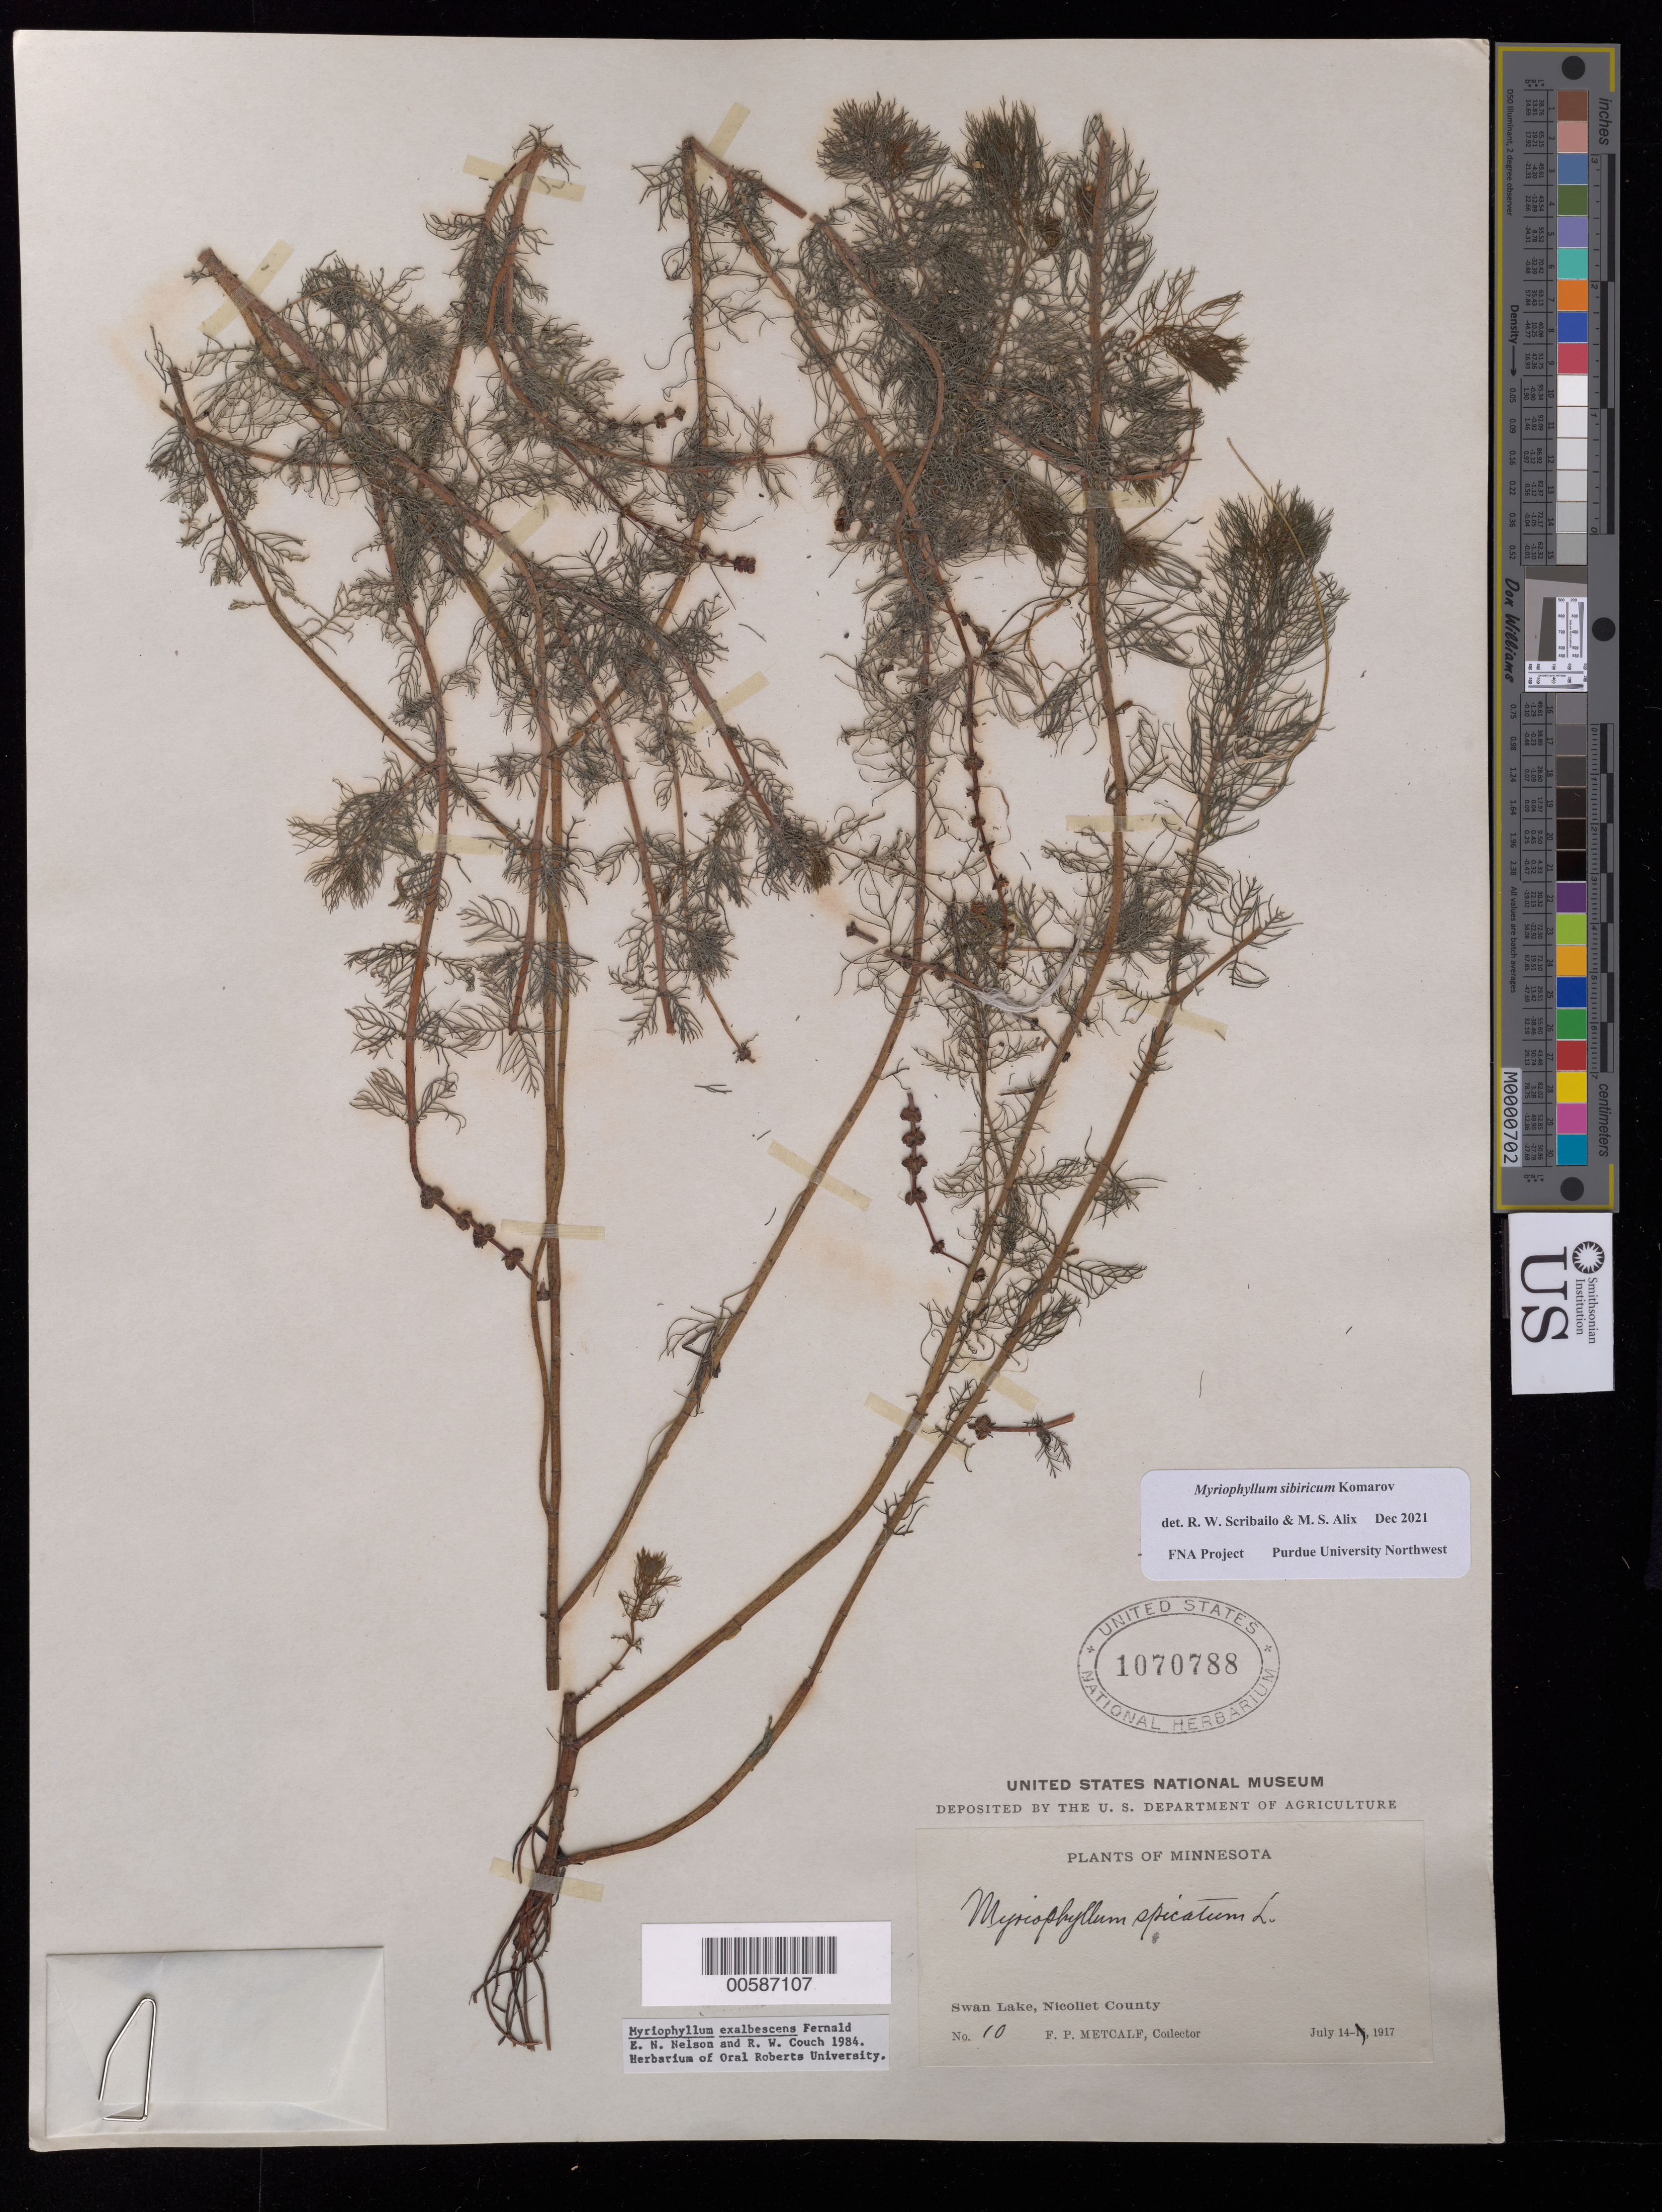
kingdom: Plantae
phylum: Tracheophyta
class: Magnoliopsida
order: Saxifragales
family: Haloragaceae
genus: Myriophyllum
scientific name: Myriophyllum sibiricum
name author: Kom.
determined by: Scribailo, R. W.; Alix, M. S.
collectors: F. P. Metcalf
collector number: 10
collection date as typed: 14 Jul 1917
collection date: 1917-07-14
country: United States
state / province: Minnesota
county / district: Nicollet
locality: Swan Lake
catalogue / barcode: US 1070788